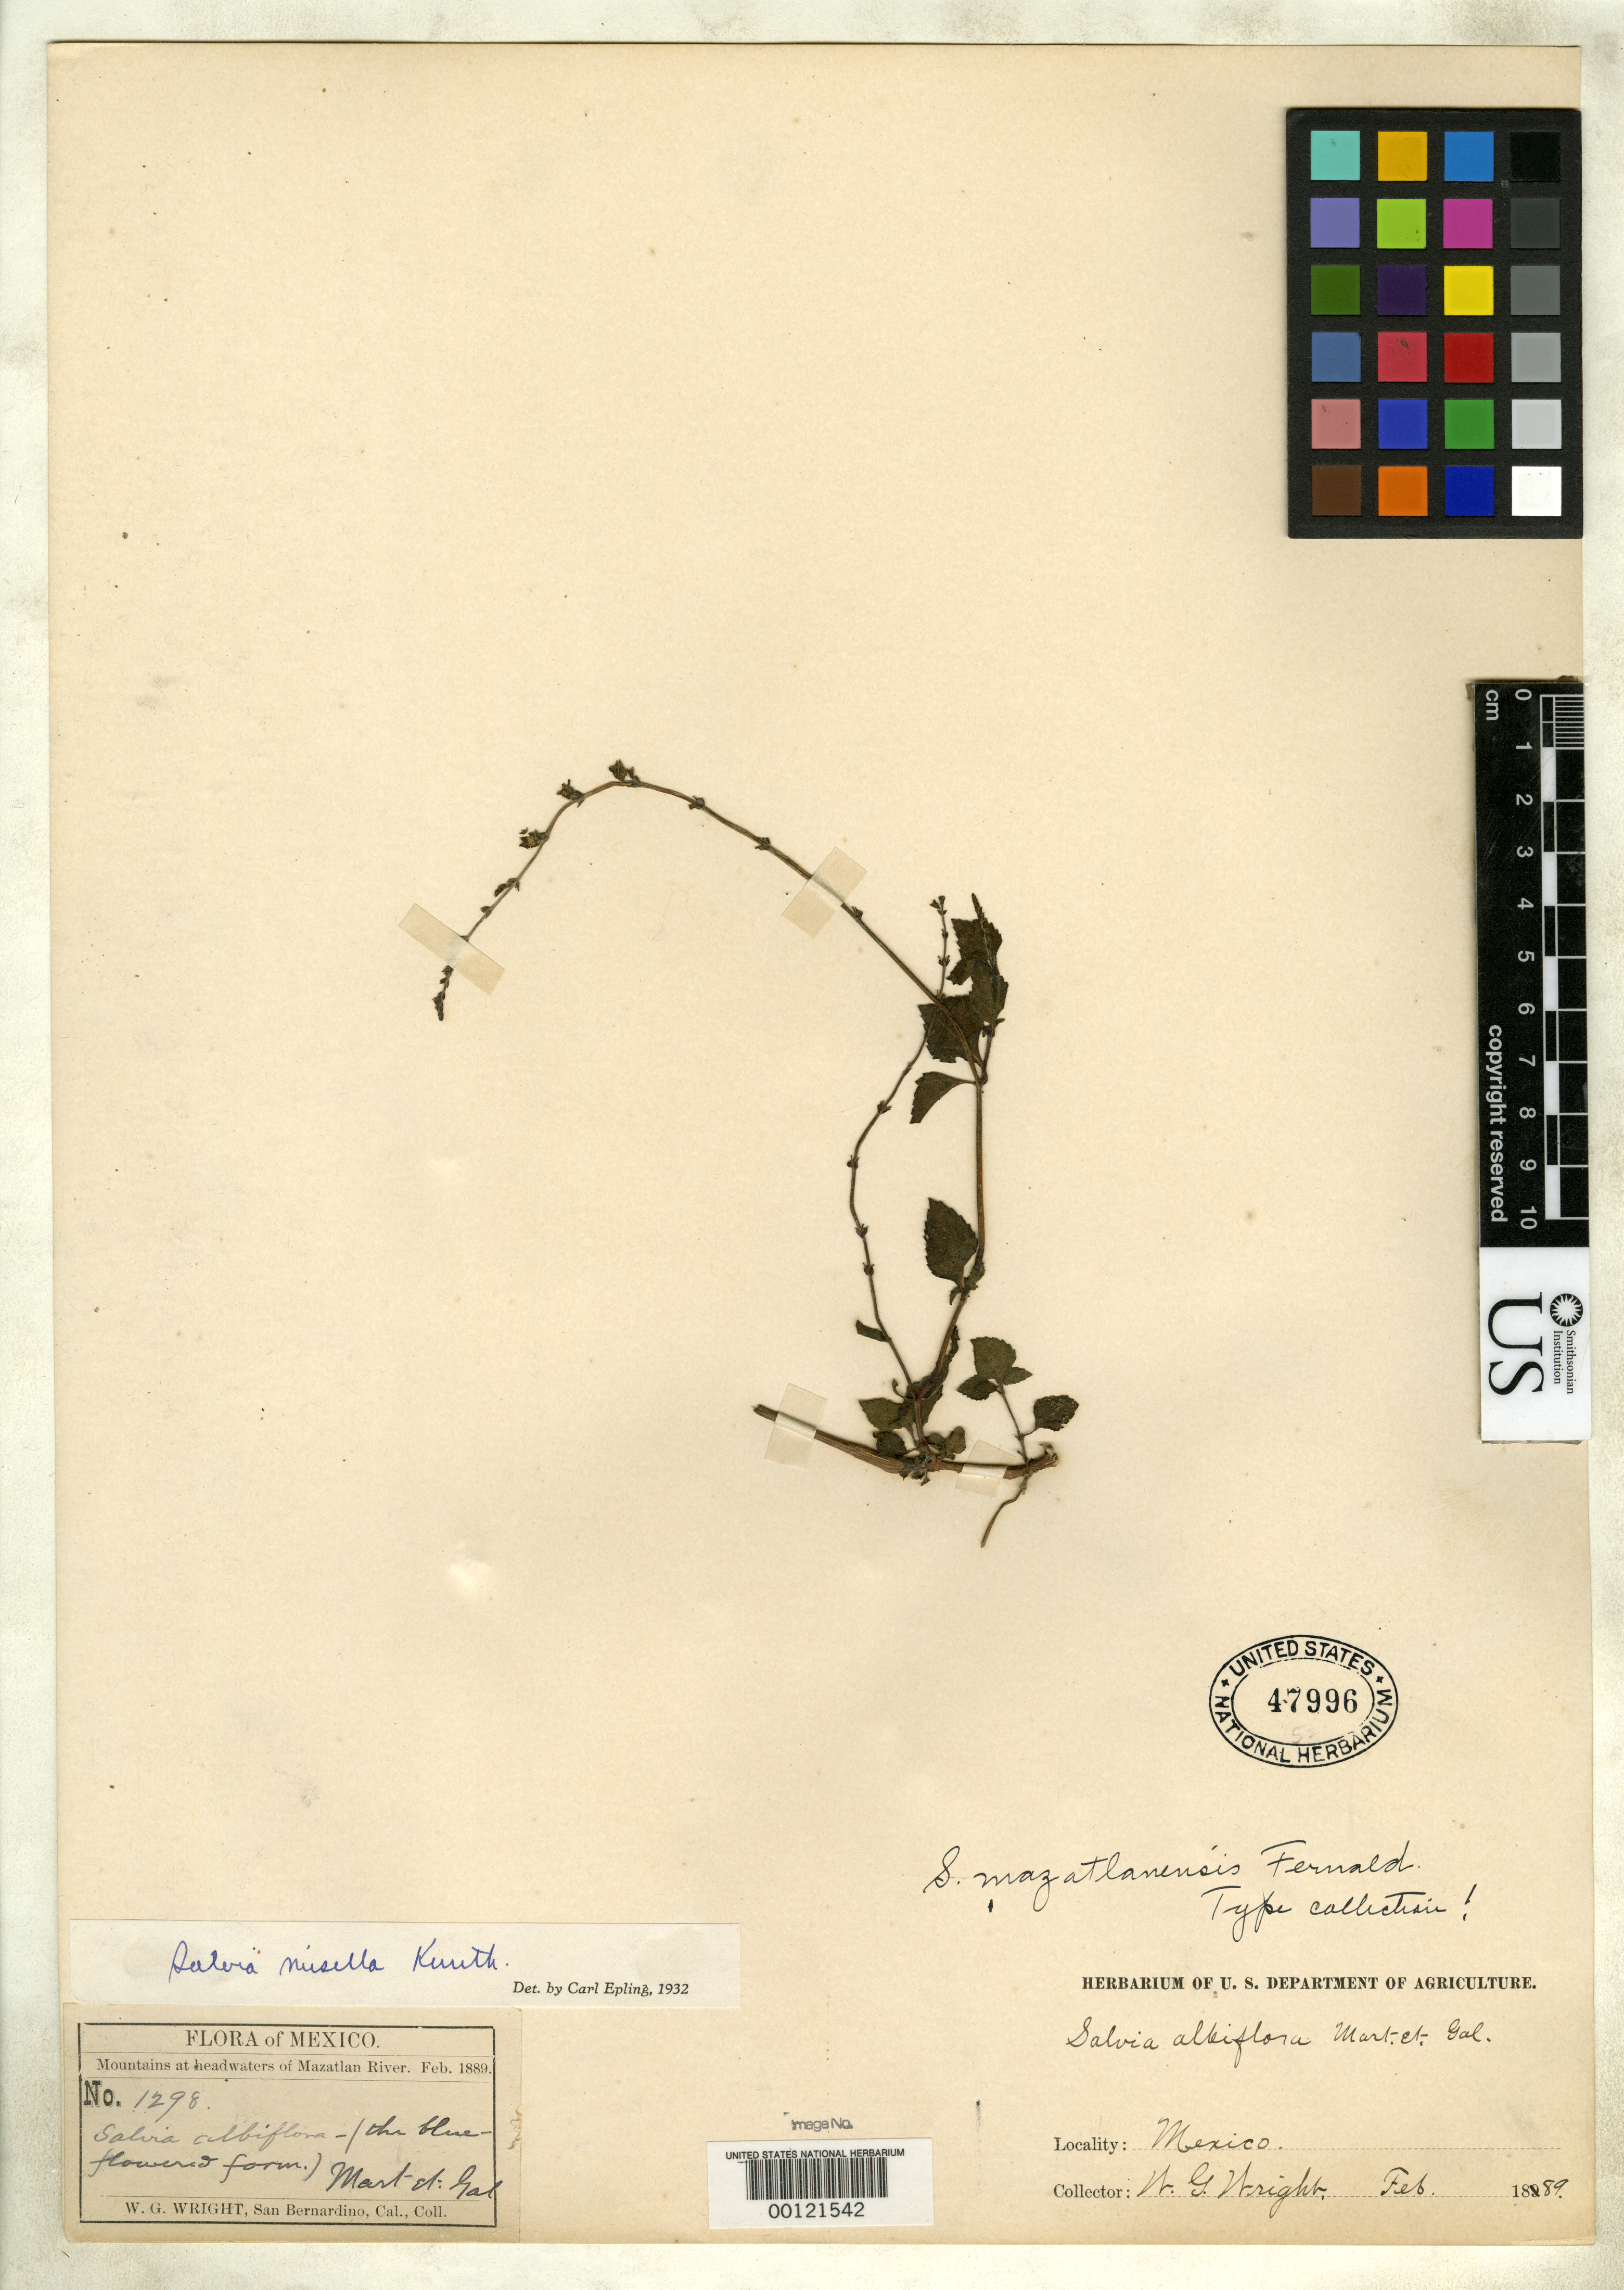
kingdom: Plantae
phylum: Tracheophyta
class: Magnoliopsida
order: Lamiales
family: Lamiaceae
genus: Salvia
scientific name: Salvia mazatlanensis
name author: Fernald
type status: Isosyntype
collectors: W. G. Wright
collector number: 1298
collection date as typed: Feb 1889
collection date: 1889-02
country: Mexico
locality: Mountains at headwaters of Mazatlan River.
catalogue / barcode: US 47996